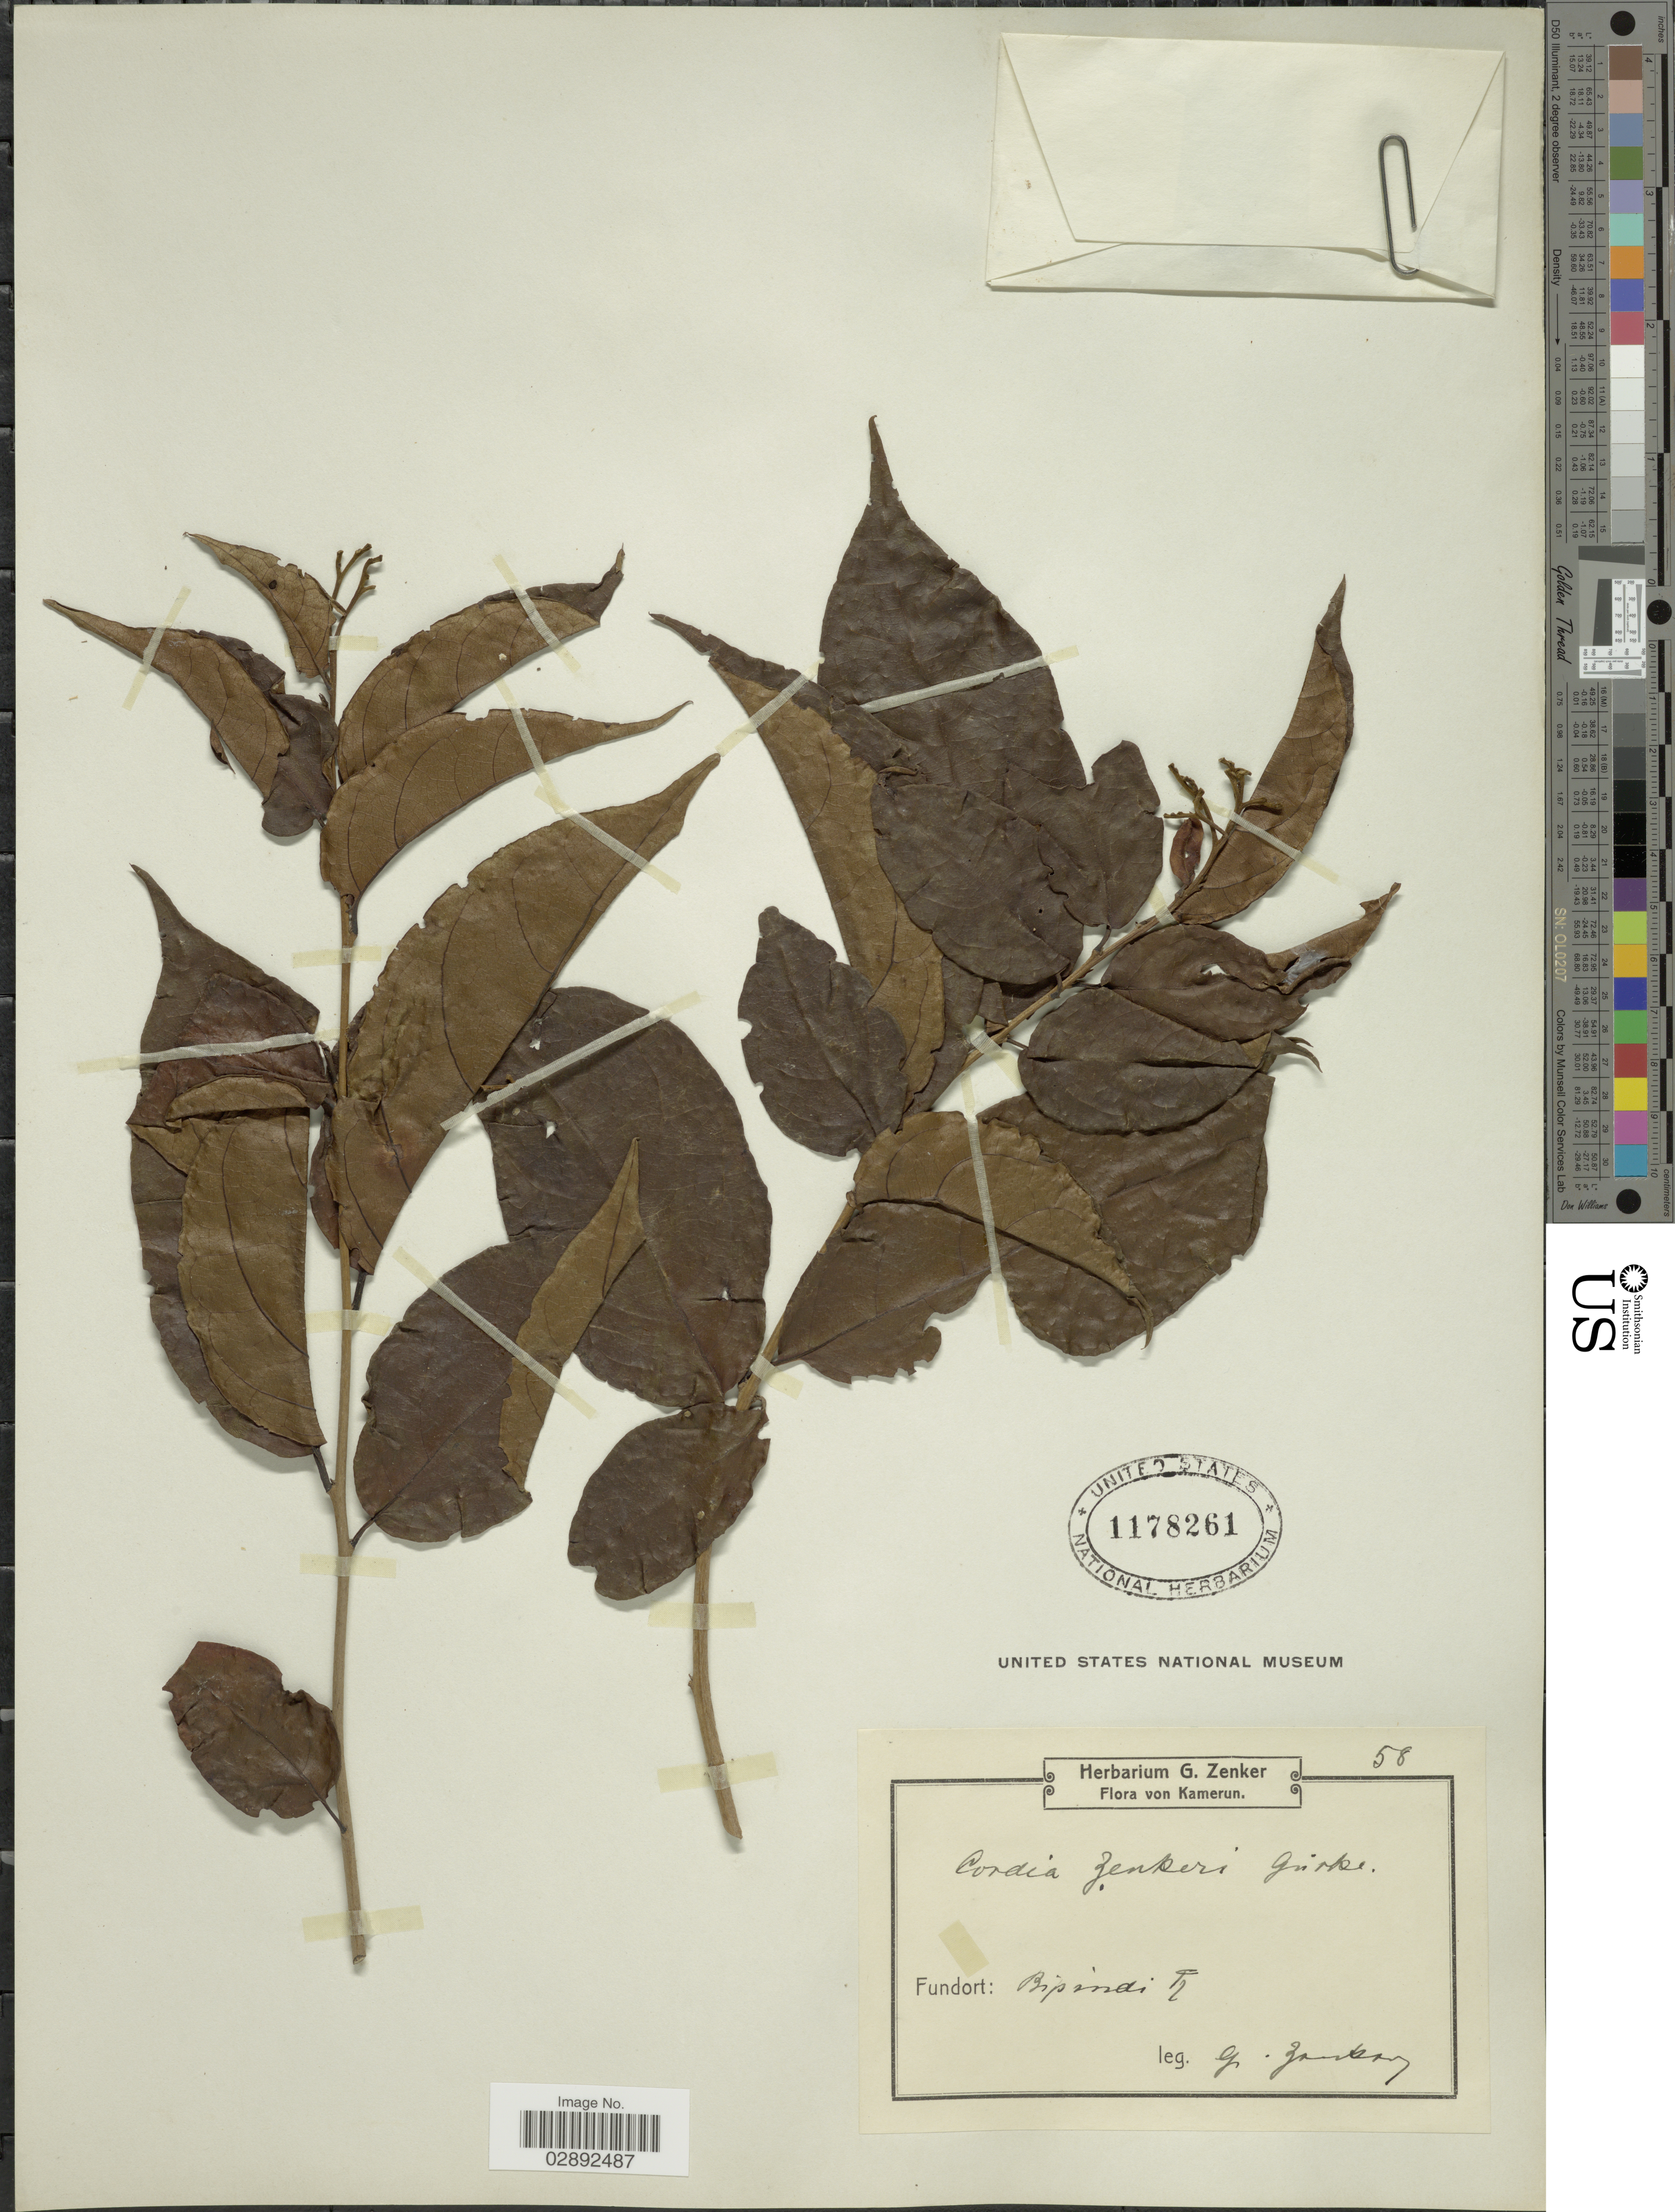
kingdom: Plantae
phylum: Tracheophyta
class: Magnoliopsida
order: Boraginales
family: Cordiaceae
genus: Cordia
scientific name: Cordia zenkeri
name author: Gürke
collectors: G. A. Zenker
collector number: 58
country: Cameroon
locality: Bipindi. Kamerun.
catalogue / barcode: US 1178261